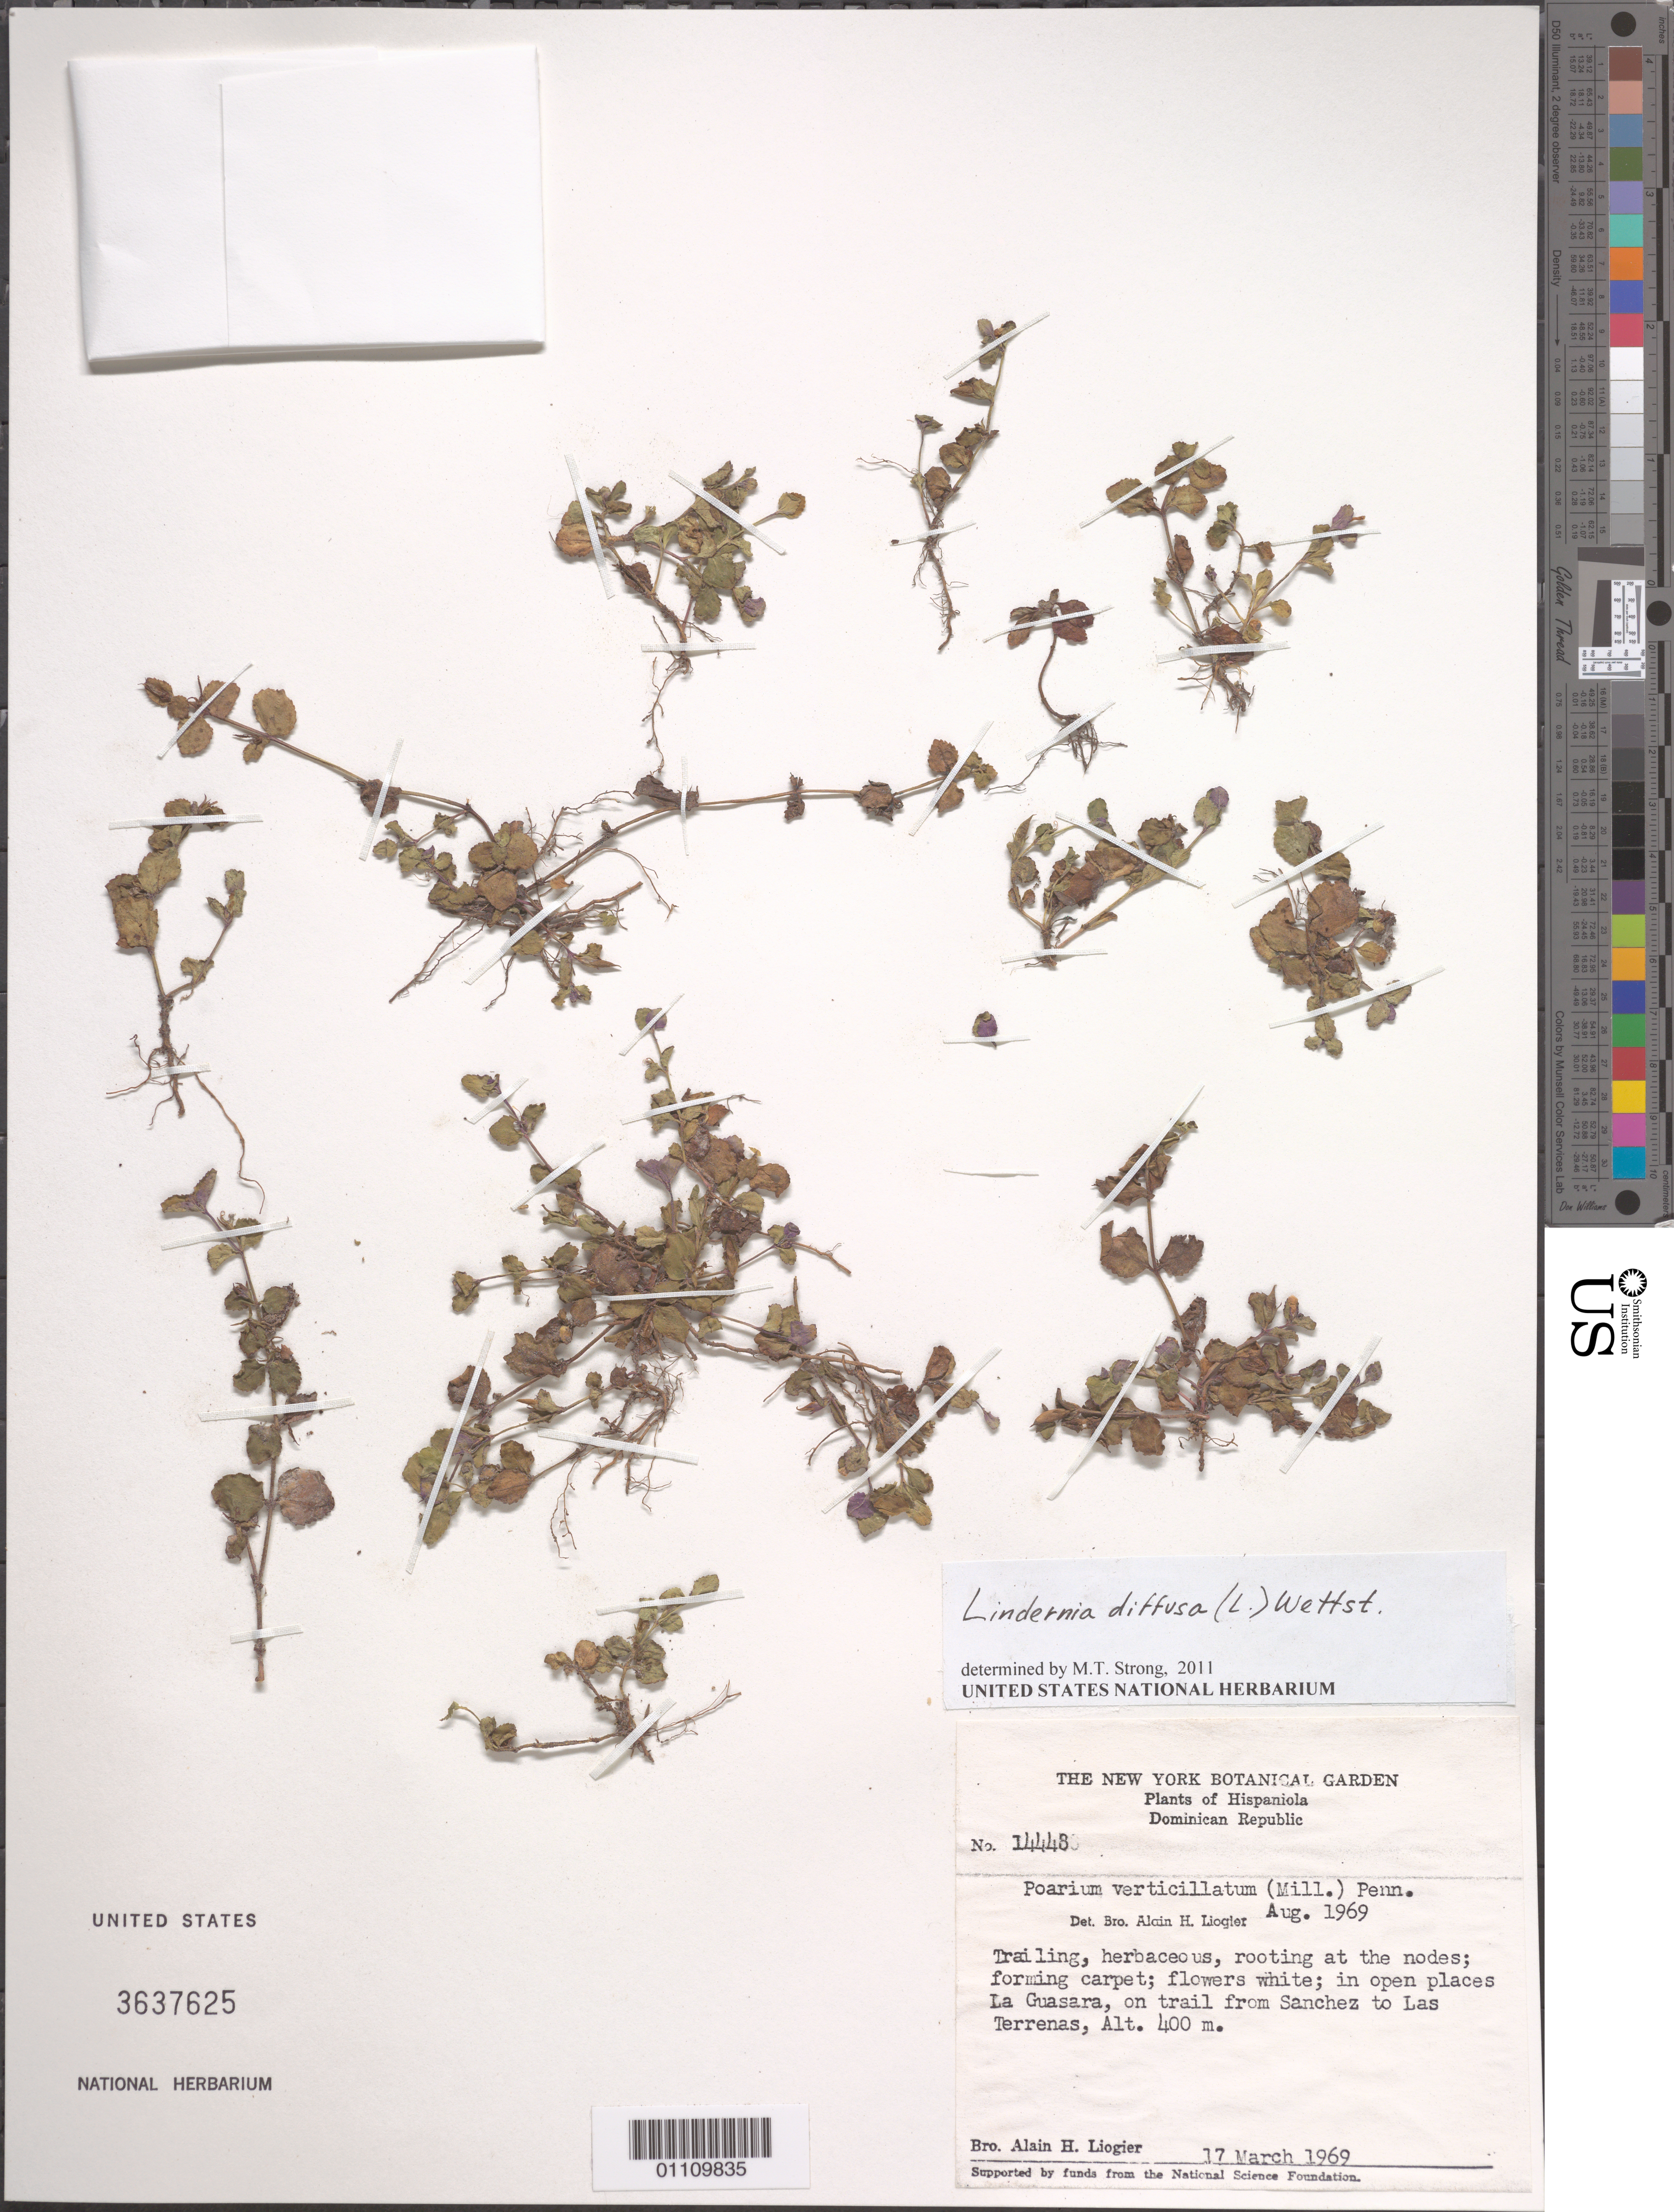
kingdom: Plantae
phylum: Tracheophyta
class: Magnoliopsida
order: Lamiales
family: Linderniaceae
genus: Lindernia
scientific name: Lindernia diffusa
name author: (L.) Wettst.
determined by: Strong, M. T., (US), Smithsonian Institution - National Museum of Natural History (UNITED STATES)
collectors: A. H. Liogier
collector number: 14448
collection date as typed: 17 Mar 1969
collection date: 1969-03-17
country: Dominican Republic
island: Hispaniola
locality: La Guasara, on trail from Sanchez to Las Terrenas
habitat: In open places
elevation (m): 400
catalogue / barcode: US 3637625